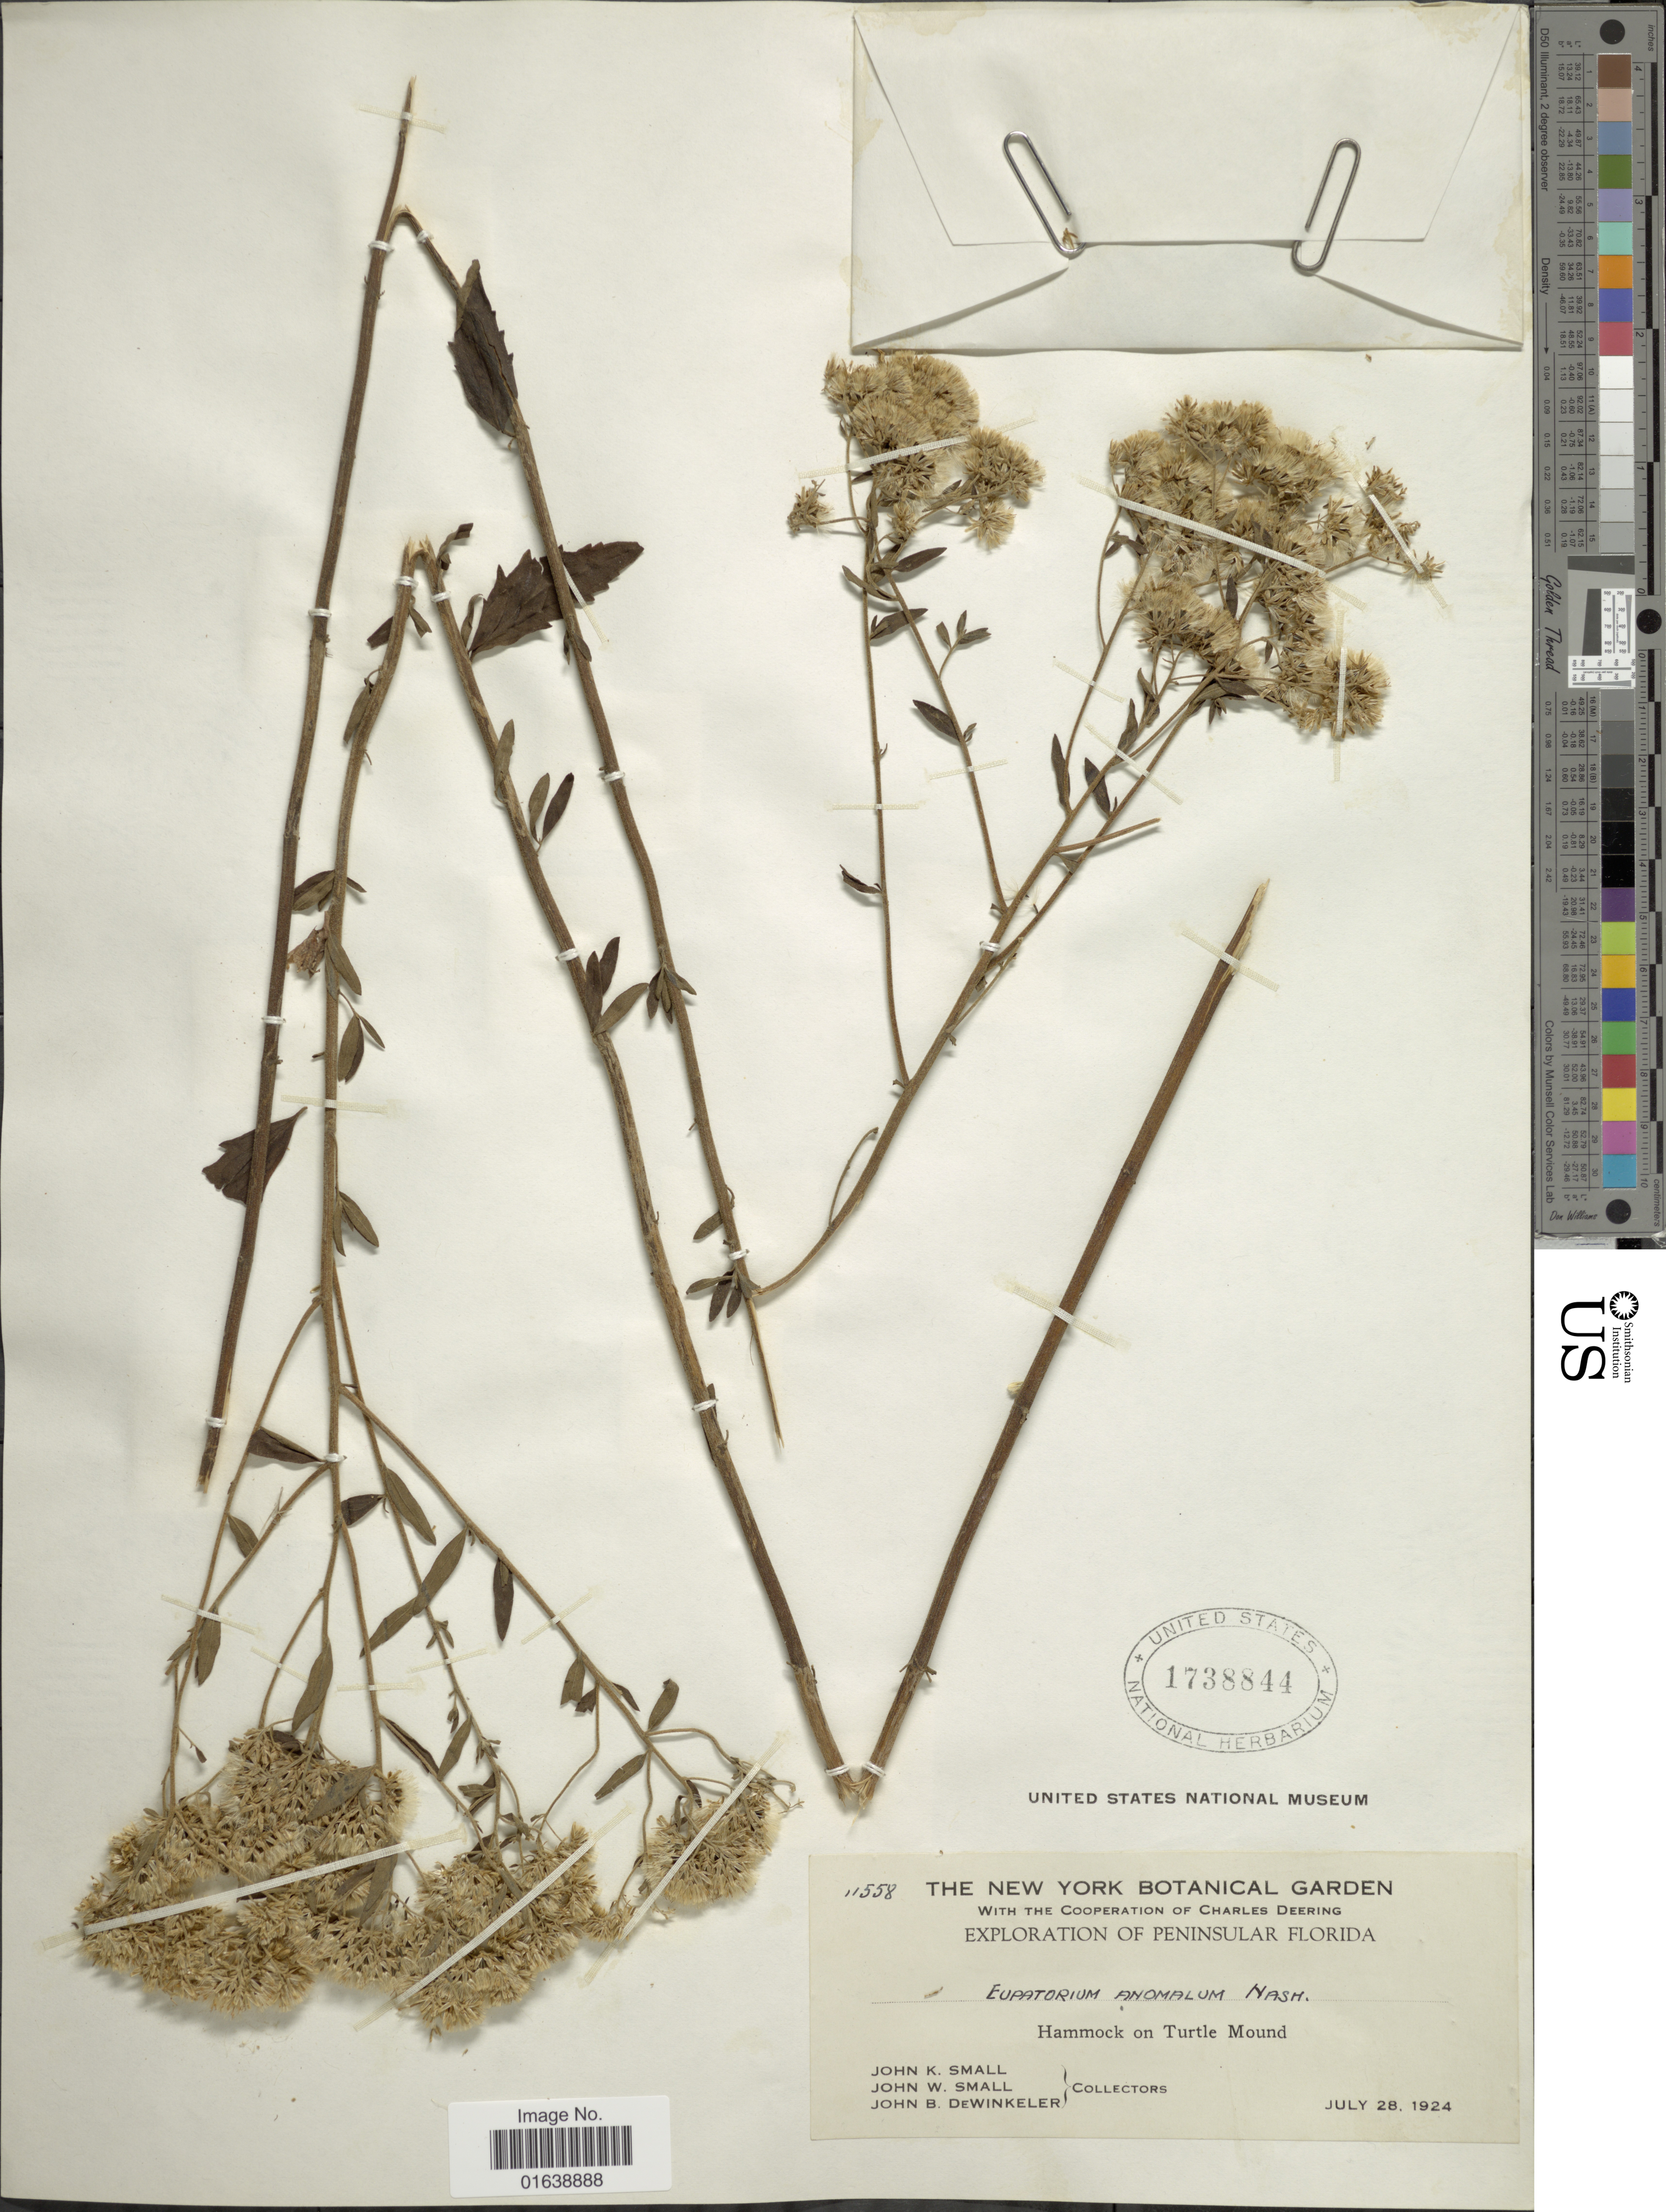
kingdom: Plantae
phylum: Tracheophyta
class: Magnoliopsida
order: Asterales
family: Asteraceae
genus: Eupatorium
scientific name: Eupatorium anomalum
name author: Nash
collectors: J. K. Small, J. Small & J. B. Dewinkeler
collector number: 11558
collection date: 1924-07-28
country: United States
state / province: Florida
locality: Florida. Hammock on Turtle Mound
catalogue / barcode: US 1738844